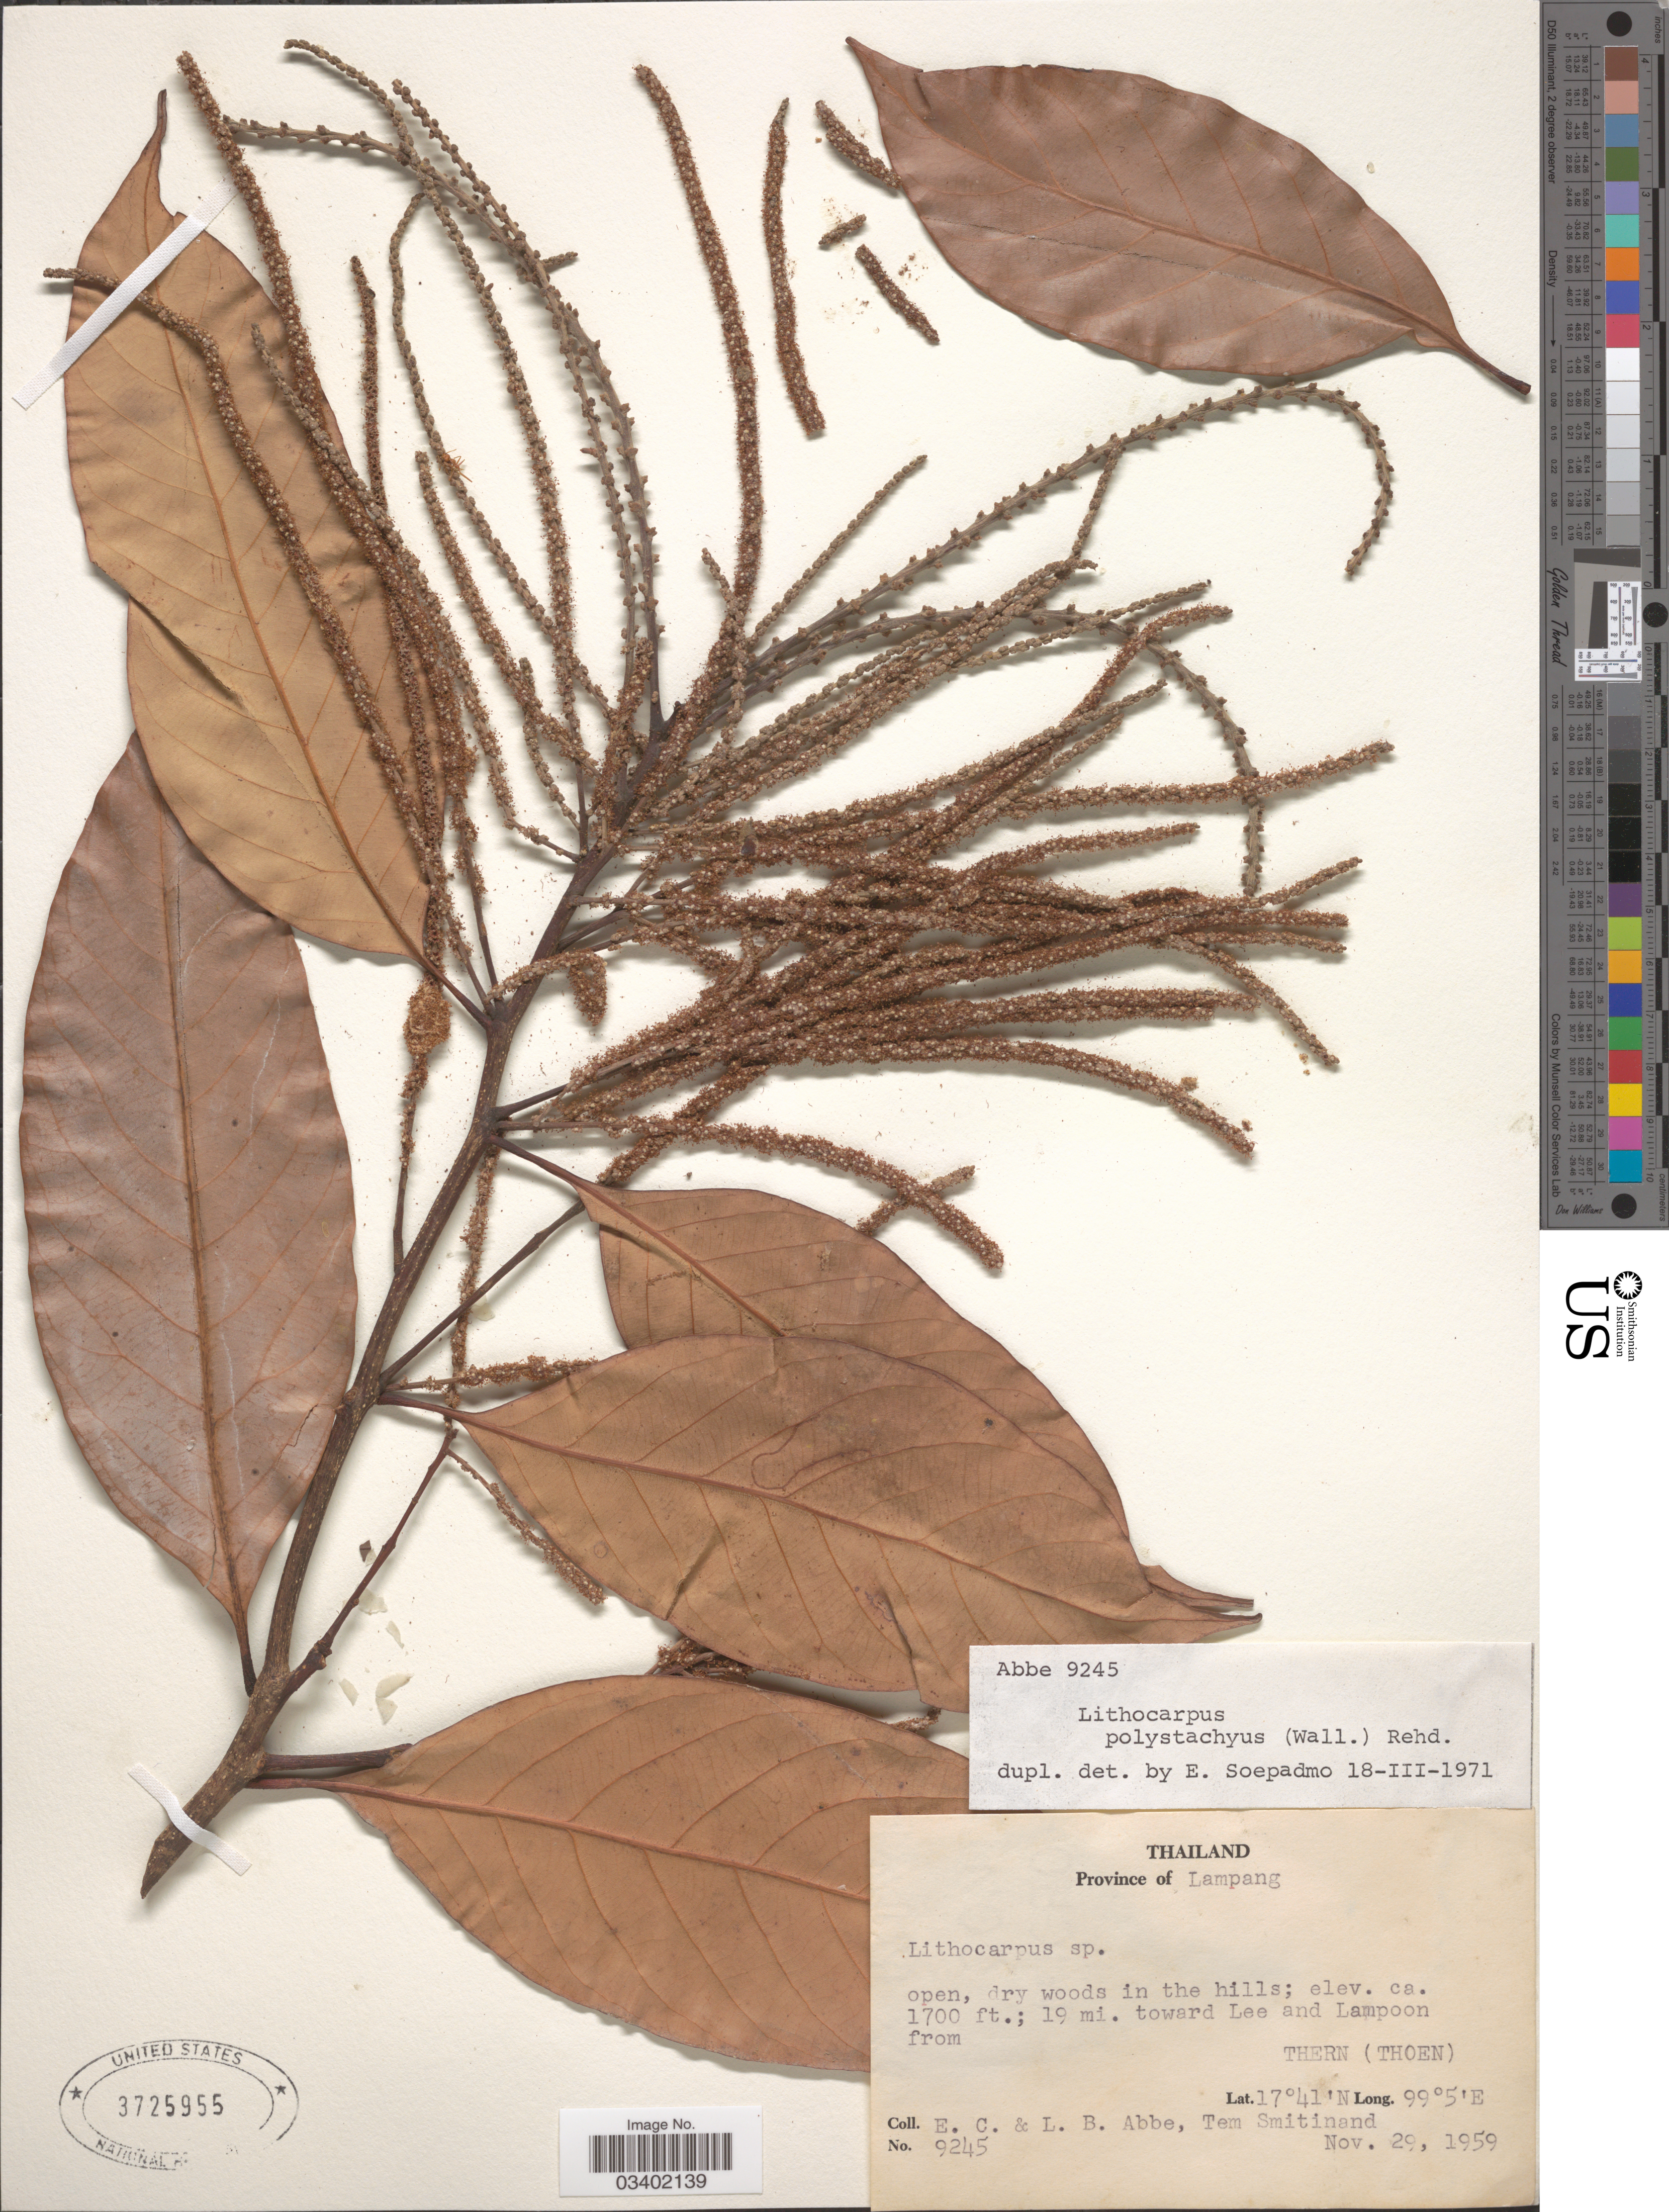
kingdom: Plantae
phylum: Tracheophyta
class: Magnoliopsida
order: Fagales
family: Fagaceae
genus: Lithocarpus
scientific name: Lithocarpus polystachyus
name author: (Wall. ex A. DC.) Rehder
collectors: E. C. Abbe, L. B. Abbe & T. Smitinand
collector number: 9245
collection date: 1959-11-29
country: Thailand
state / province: Lampang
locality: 19 mi. toward Lee and Lampoon from Thern (Thoen).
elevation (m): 518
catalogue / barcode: US 3725955